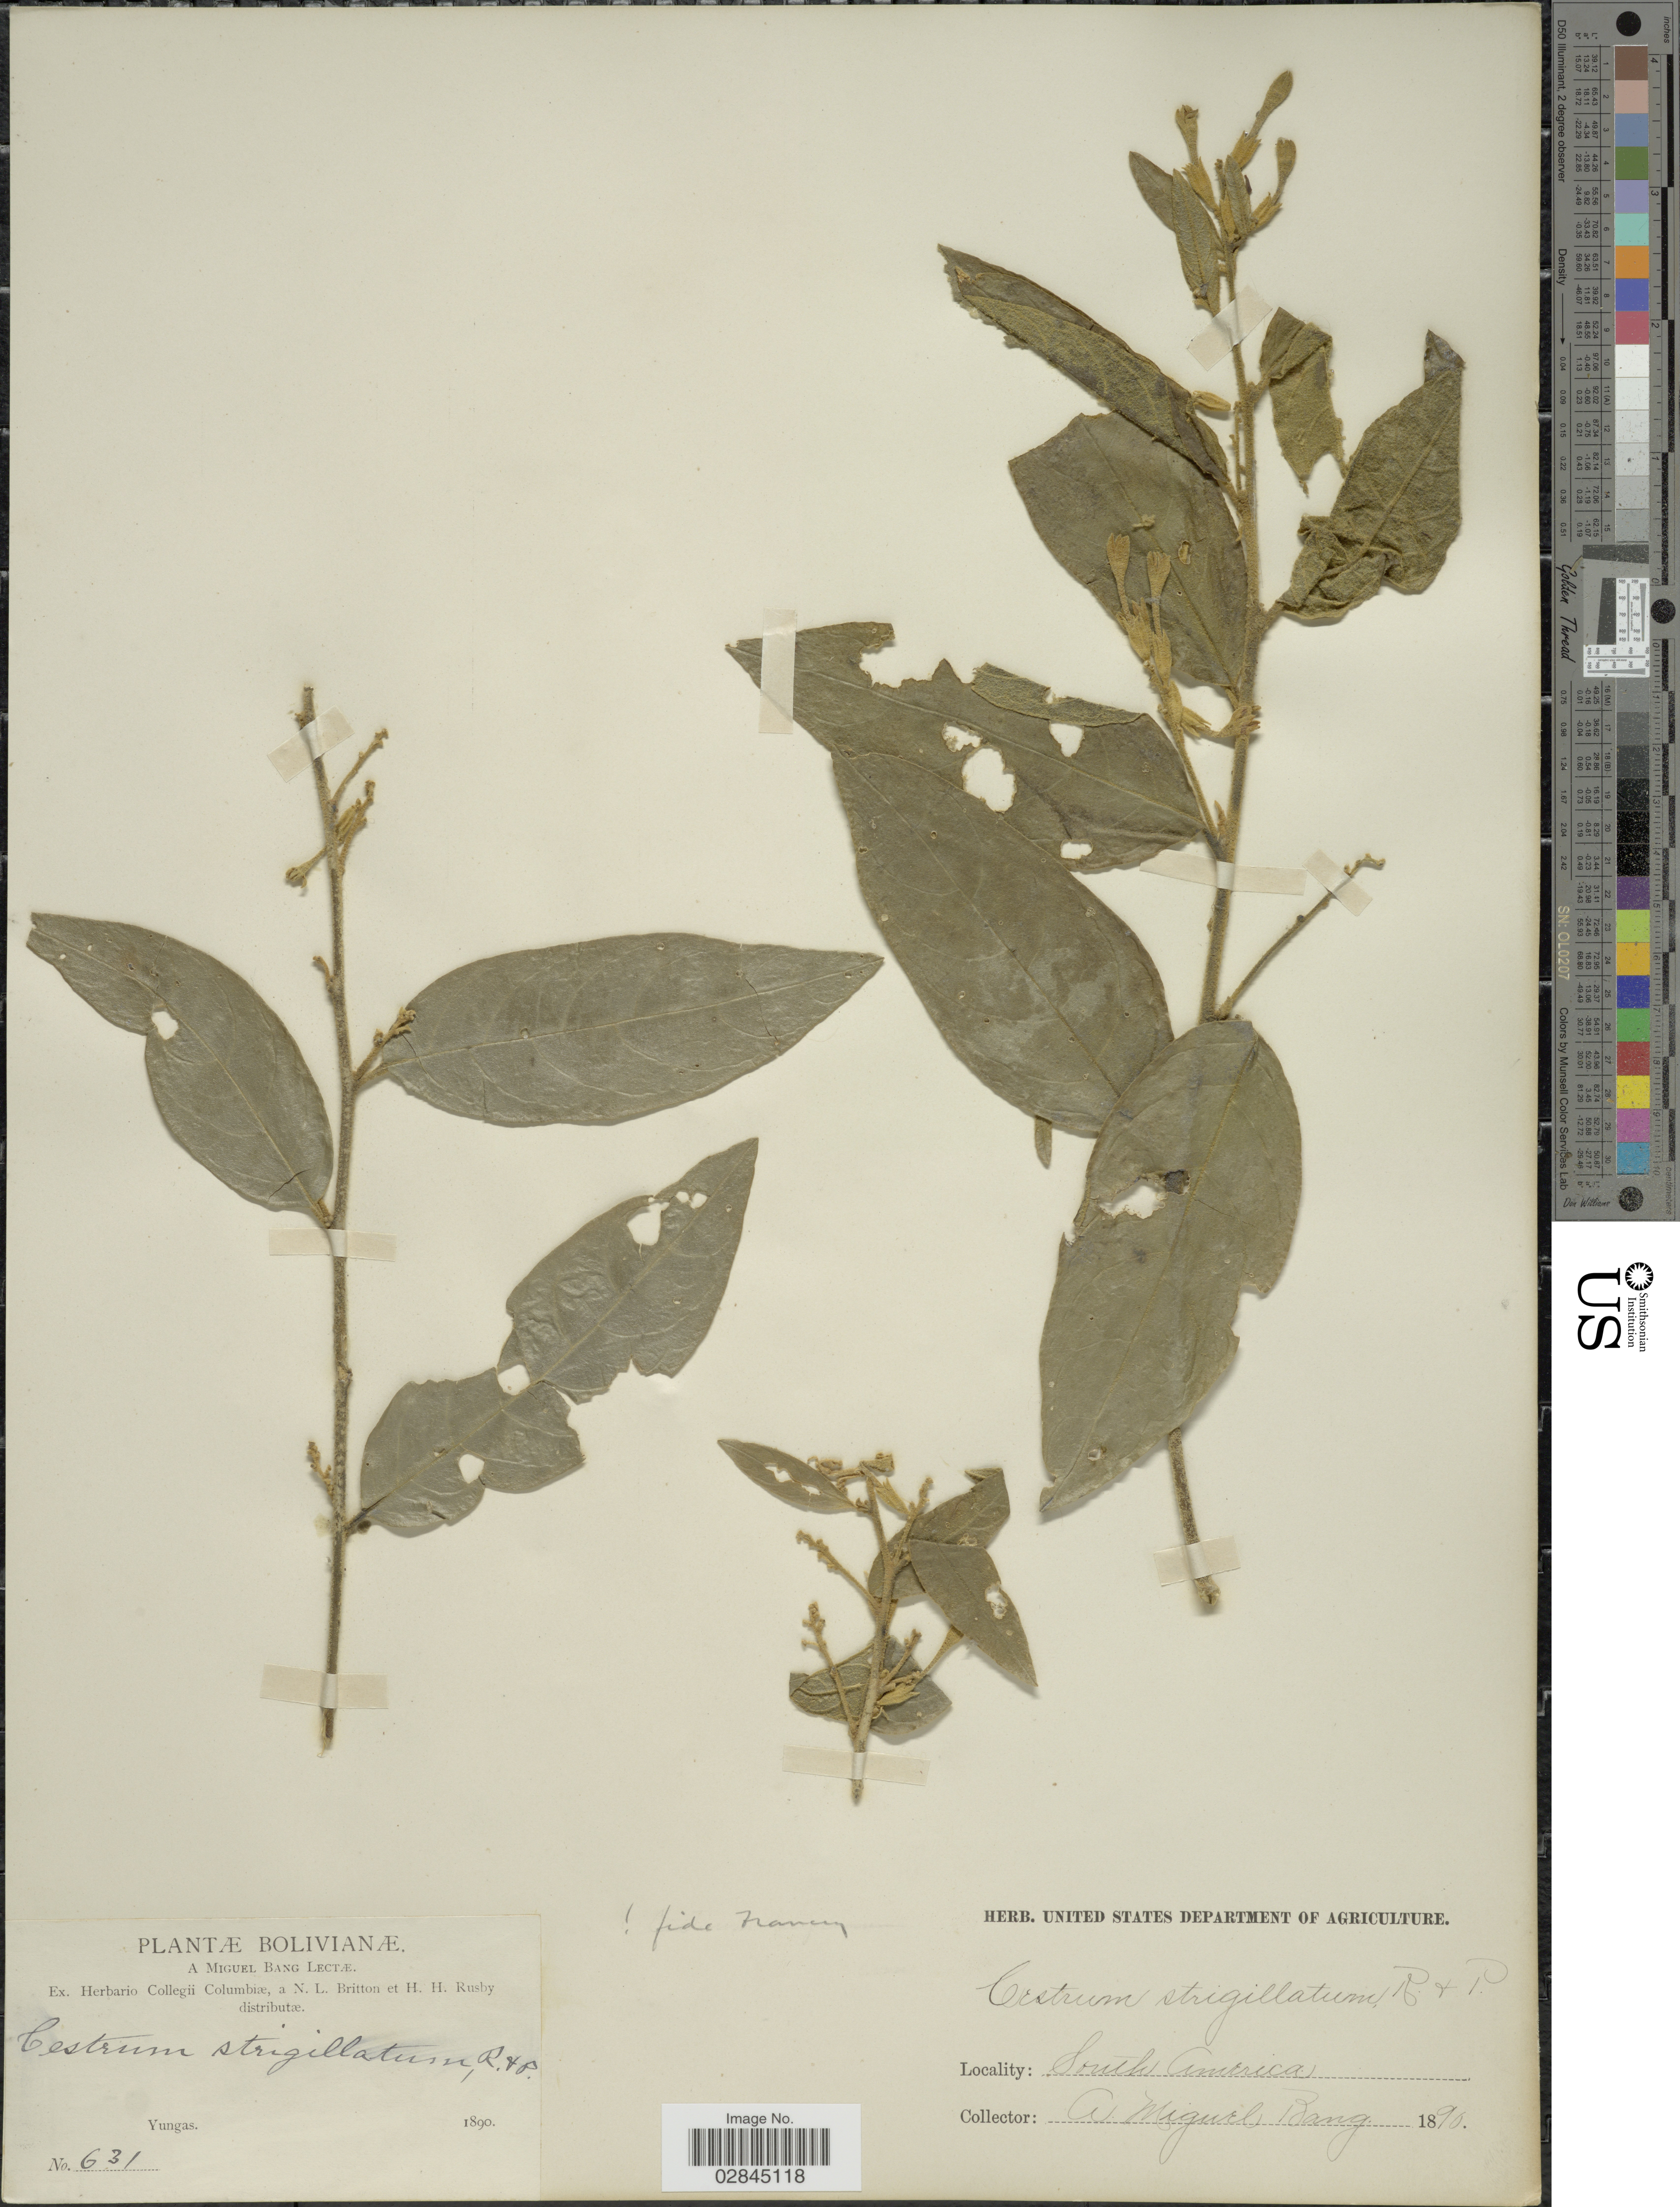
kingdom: Plantae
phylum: Tracheophyta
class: Magnoliopsida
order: Solanales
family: Solanaceae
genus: Cestrum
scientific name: Cestrum strigilatum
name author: Ruiz & Pav.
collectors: M. Bang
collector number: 631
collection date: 1890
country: Bolivia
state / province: La Paz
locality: Yungas.